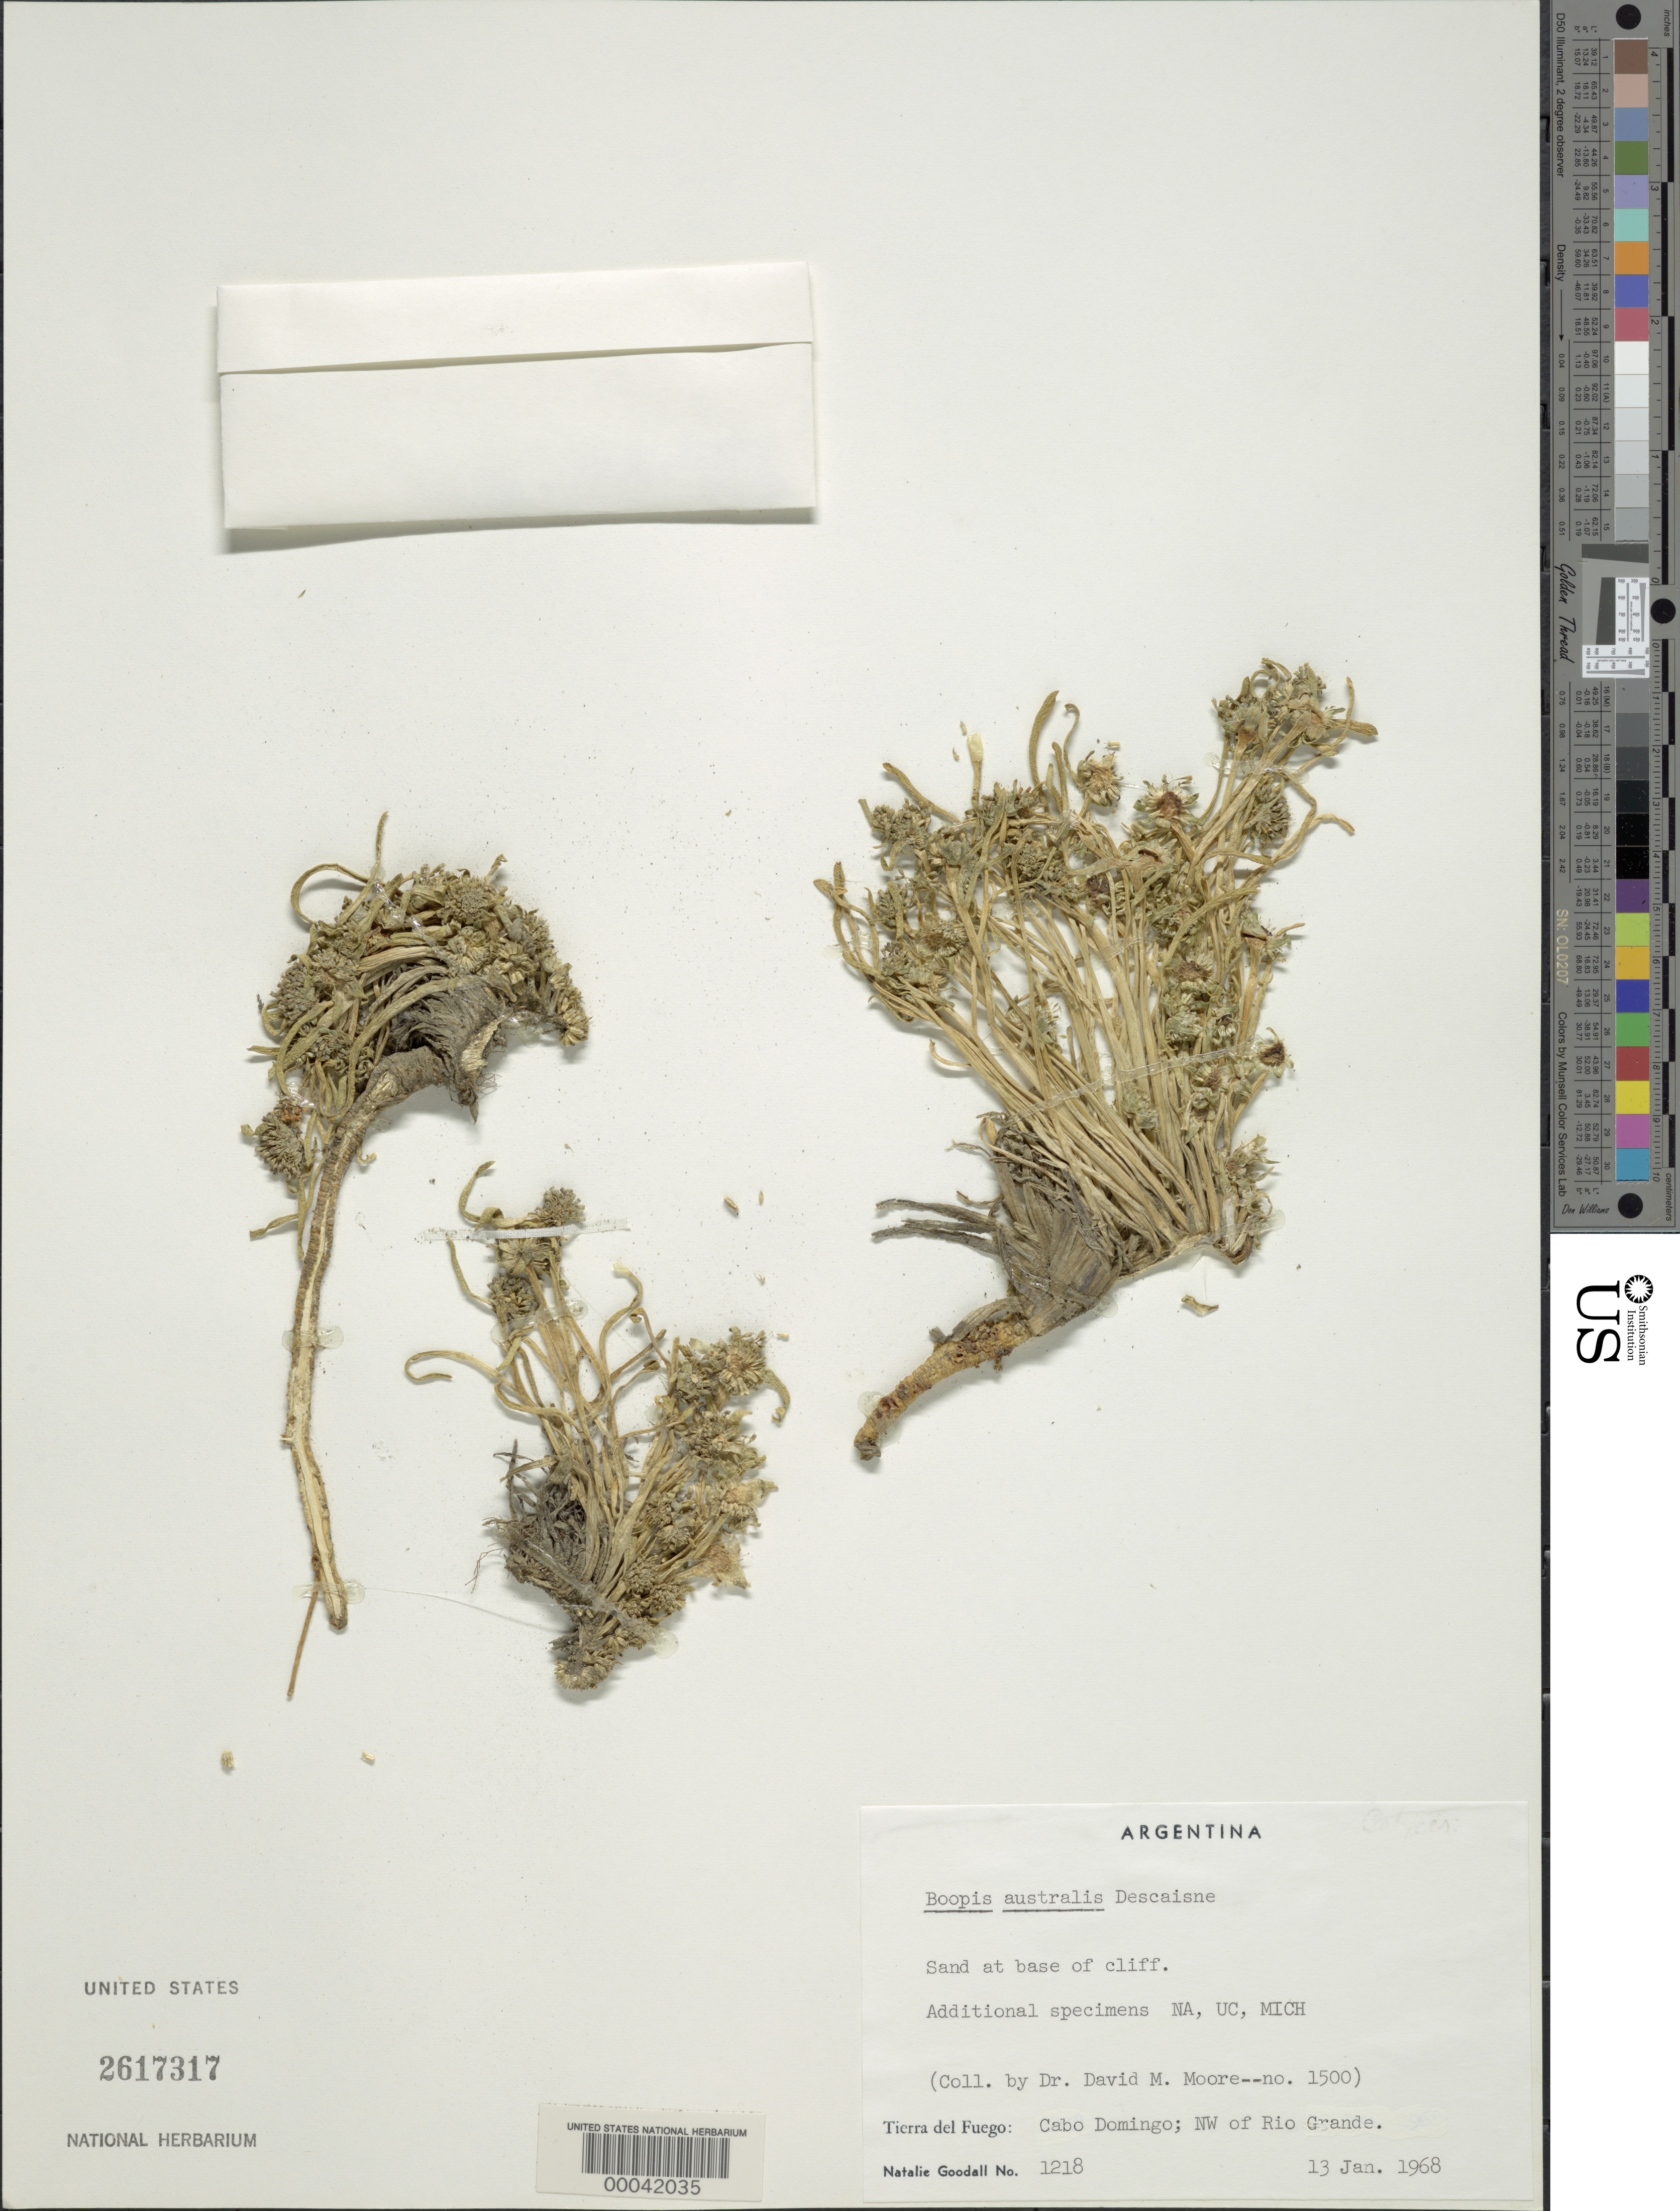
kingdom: Plantae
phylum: Tracheophyta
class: Magnoliopsida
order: Asterales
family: Calyceraceae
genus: Boopis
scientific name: Boopis australis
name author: Decne.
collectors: D. Moore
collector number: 1500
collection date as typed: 13 Jan 1968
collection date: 1968-01-13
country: Argentina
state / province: Tierra del Fuego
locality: Cabo Domingo; NW of Rio Grande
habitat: Sand at base of cliff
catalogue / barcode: US 2617317